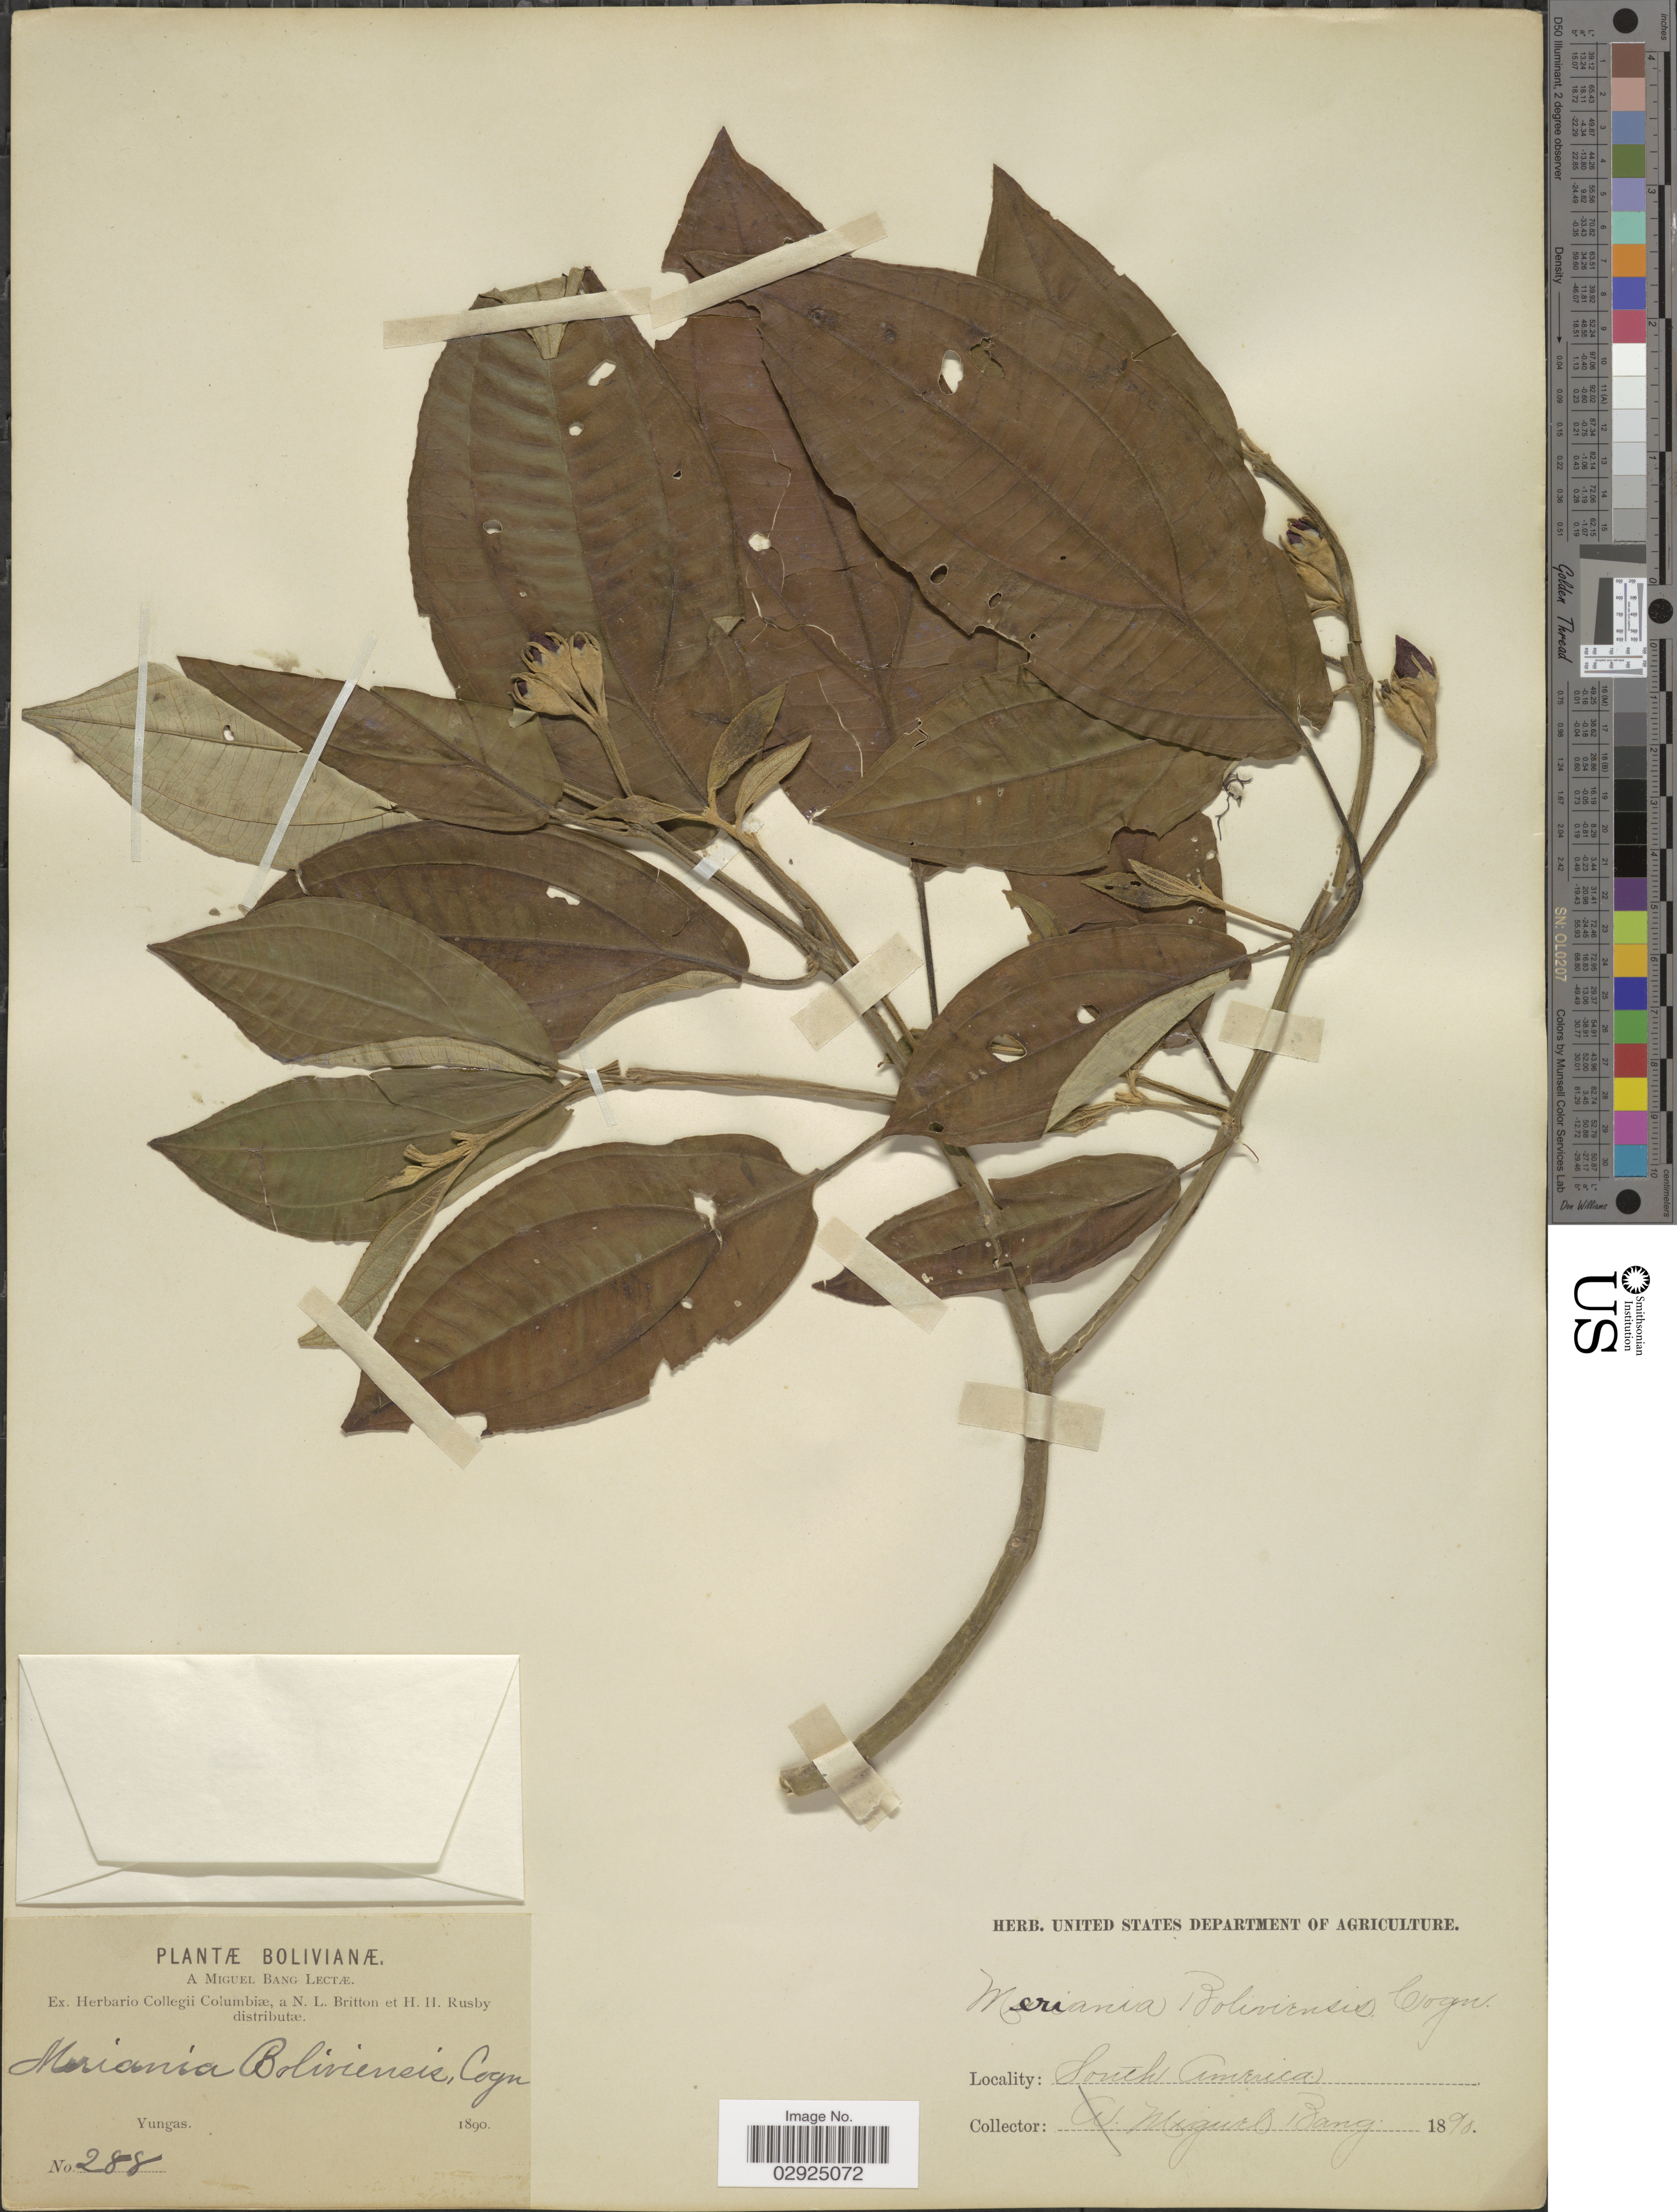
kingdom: Plantae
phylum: Tracheophyta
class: Magnoliopsida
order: Myrtales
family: Melastomataceae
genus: Meriania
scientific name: Meriania boliviensis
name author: Cogn.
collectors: M. Bang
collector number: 288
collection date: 1890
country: Bolivia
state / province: La Paz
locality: Yungas.